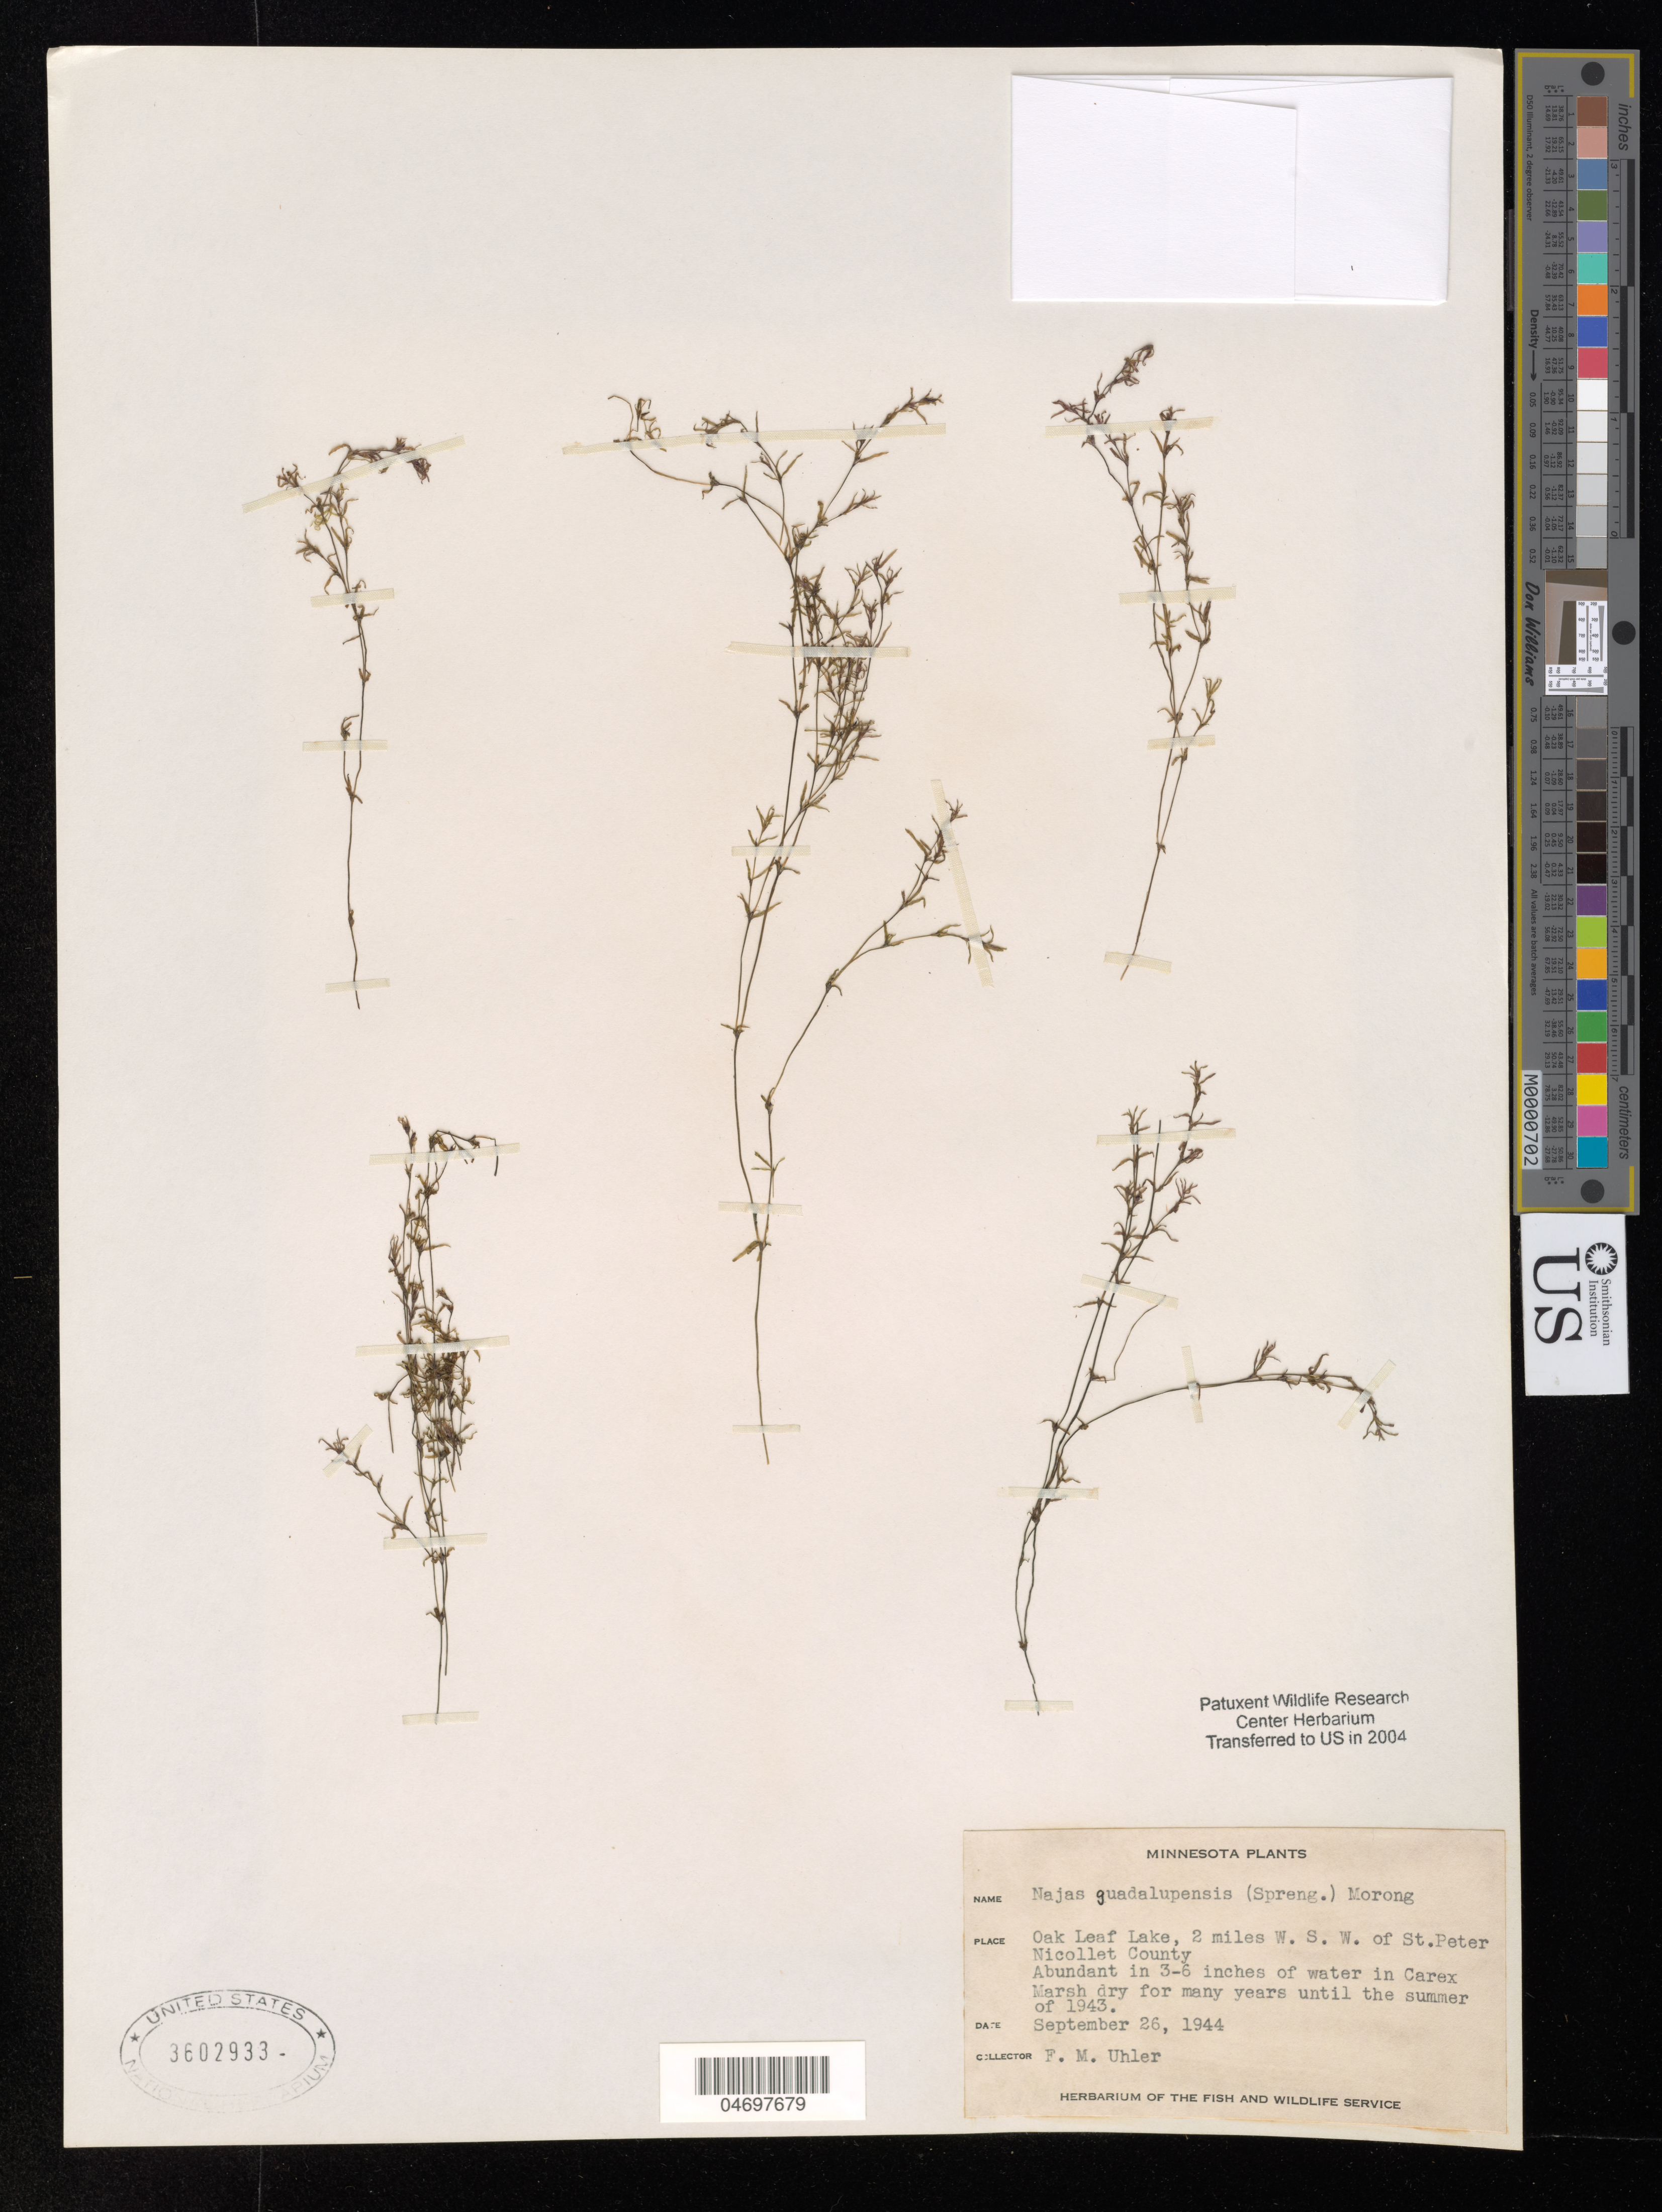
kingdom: Plantae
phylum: Tracheophyta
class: Liliopsida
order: Alismatales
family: Hydrocharitaceae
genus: Najas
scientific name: Najas guadalupensis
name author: (Spreng.) Magnus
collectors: F. Uhler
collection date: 1944-09-26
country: United States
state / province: Minnesota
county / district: Nicollet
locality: Oak Leaf Lake, 2 mi WSW of St. Peter.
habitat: Marsh dry for many years until the summer of 1943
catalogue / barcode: US 3602933